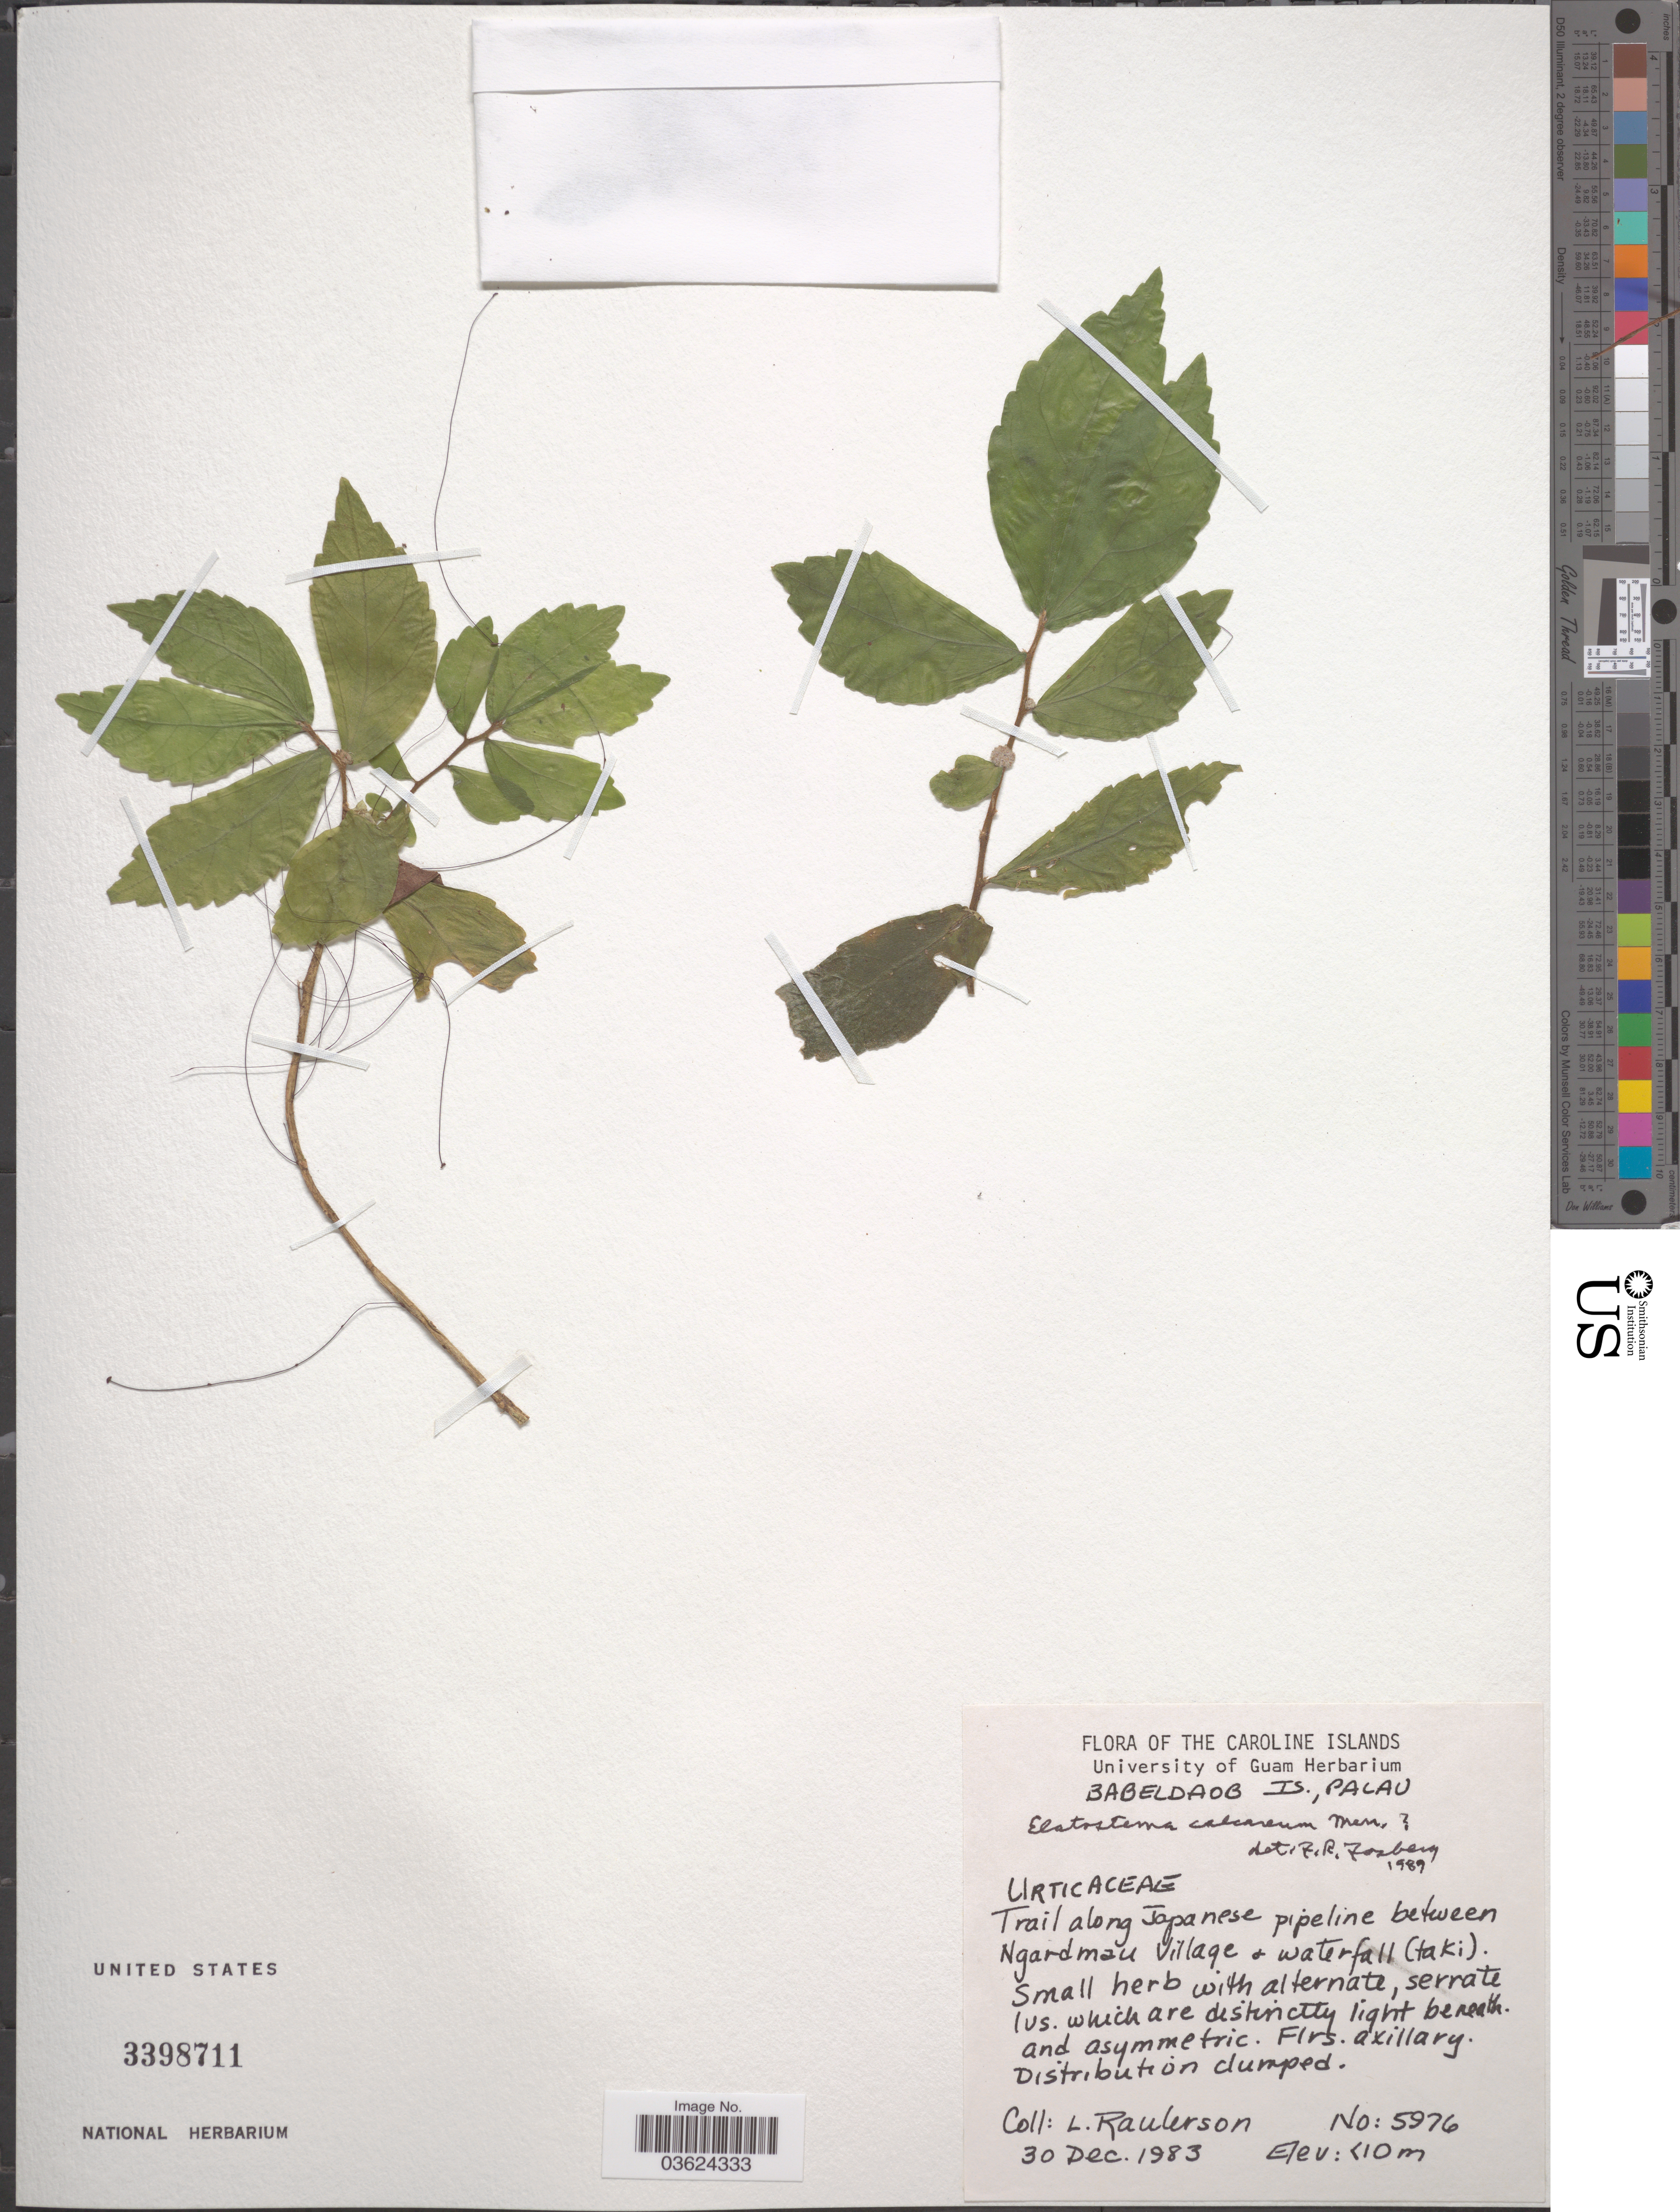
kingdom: Plantae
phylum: Tracheophyta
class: Magnoliopsida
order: Rosales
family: Urticaceae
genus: Elatostema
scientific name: Elatostema calcareum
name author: Merr.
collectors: L. Raulerson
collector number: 5976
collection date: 1983-12-30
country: Palau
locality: The Caroline Islands. Babeldaob Is., Palau. Trail along Japanese pipeline between Ngardmau village & waterfall (taki).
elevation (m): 10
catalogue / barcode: US 3398711